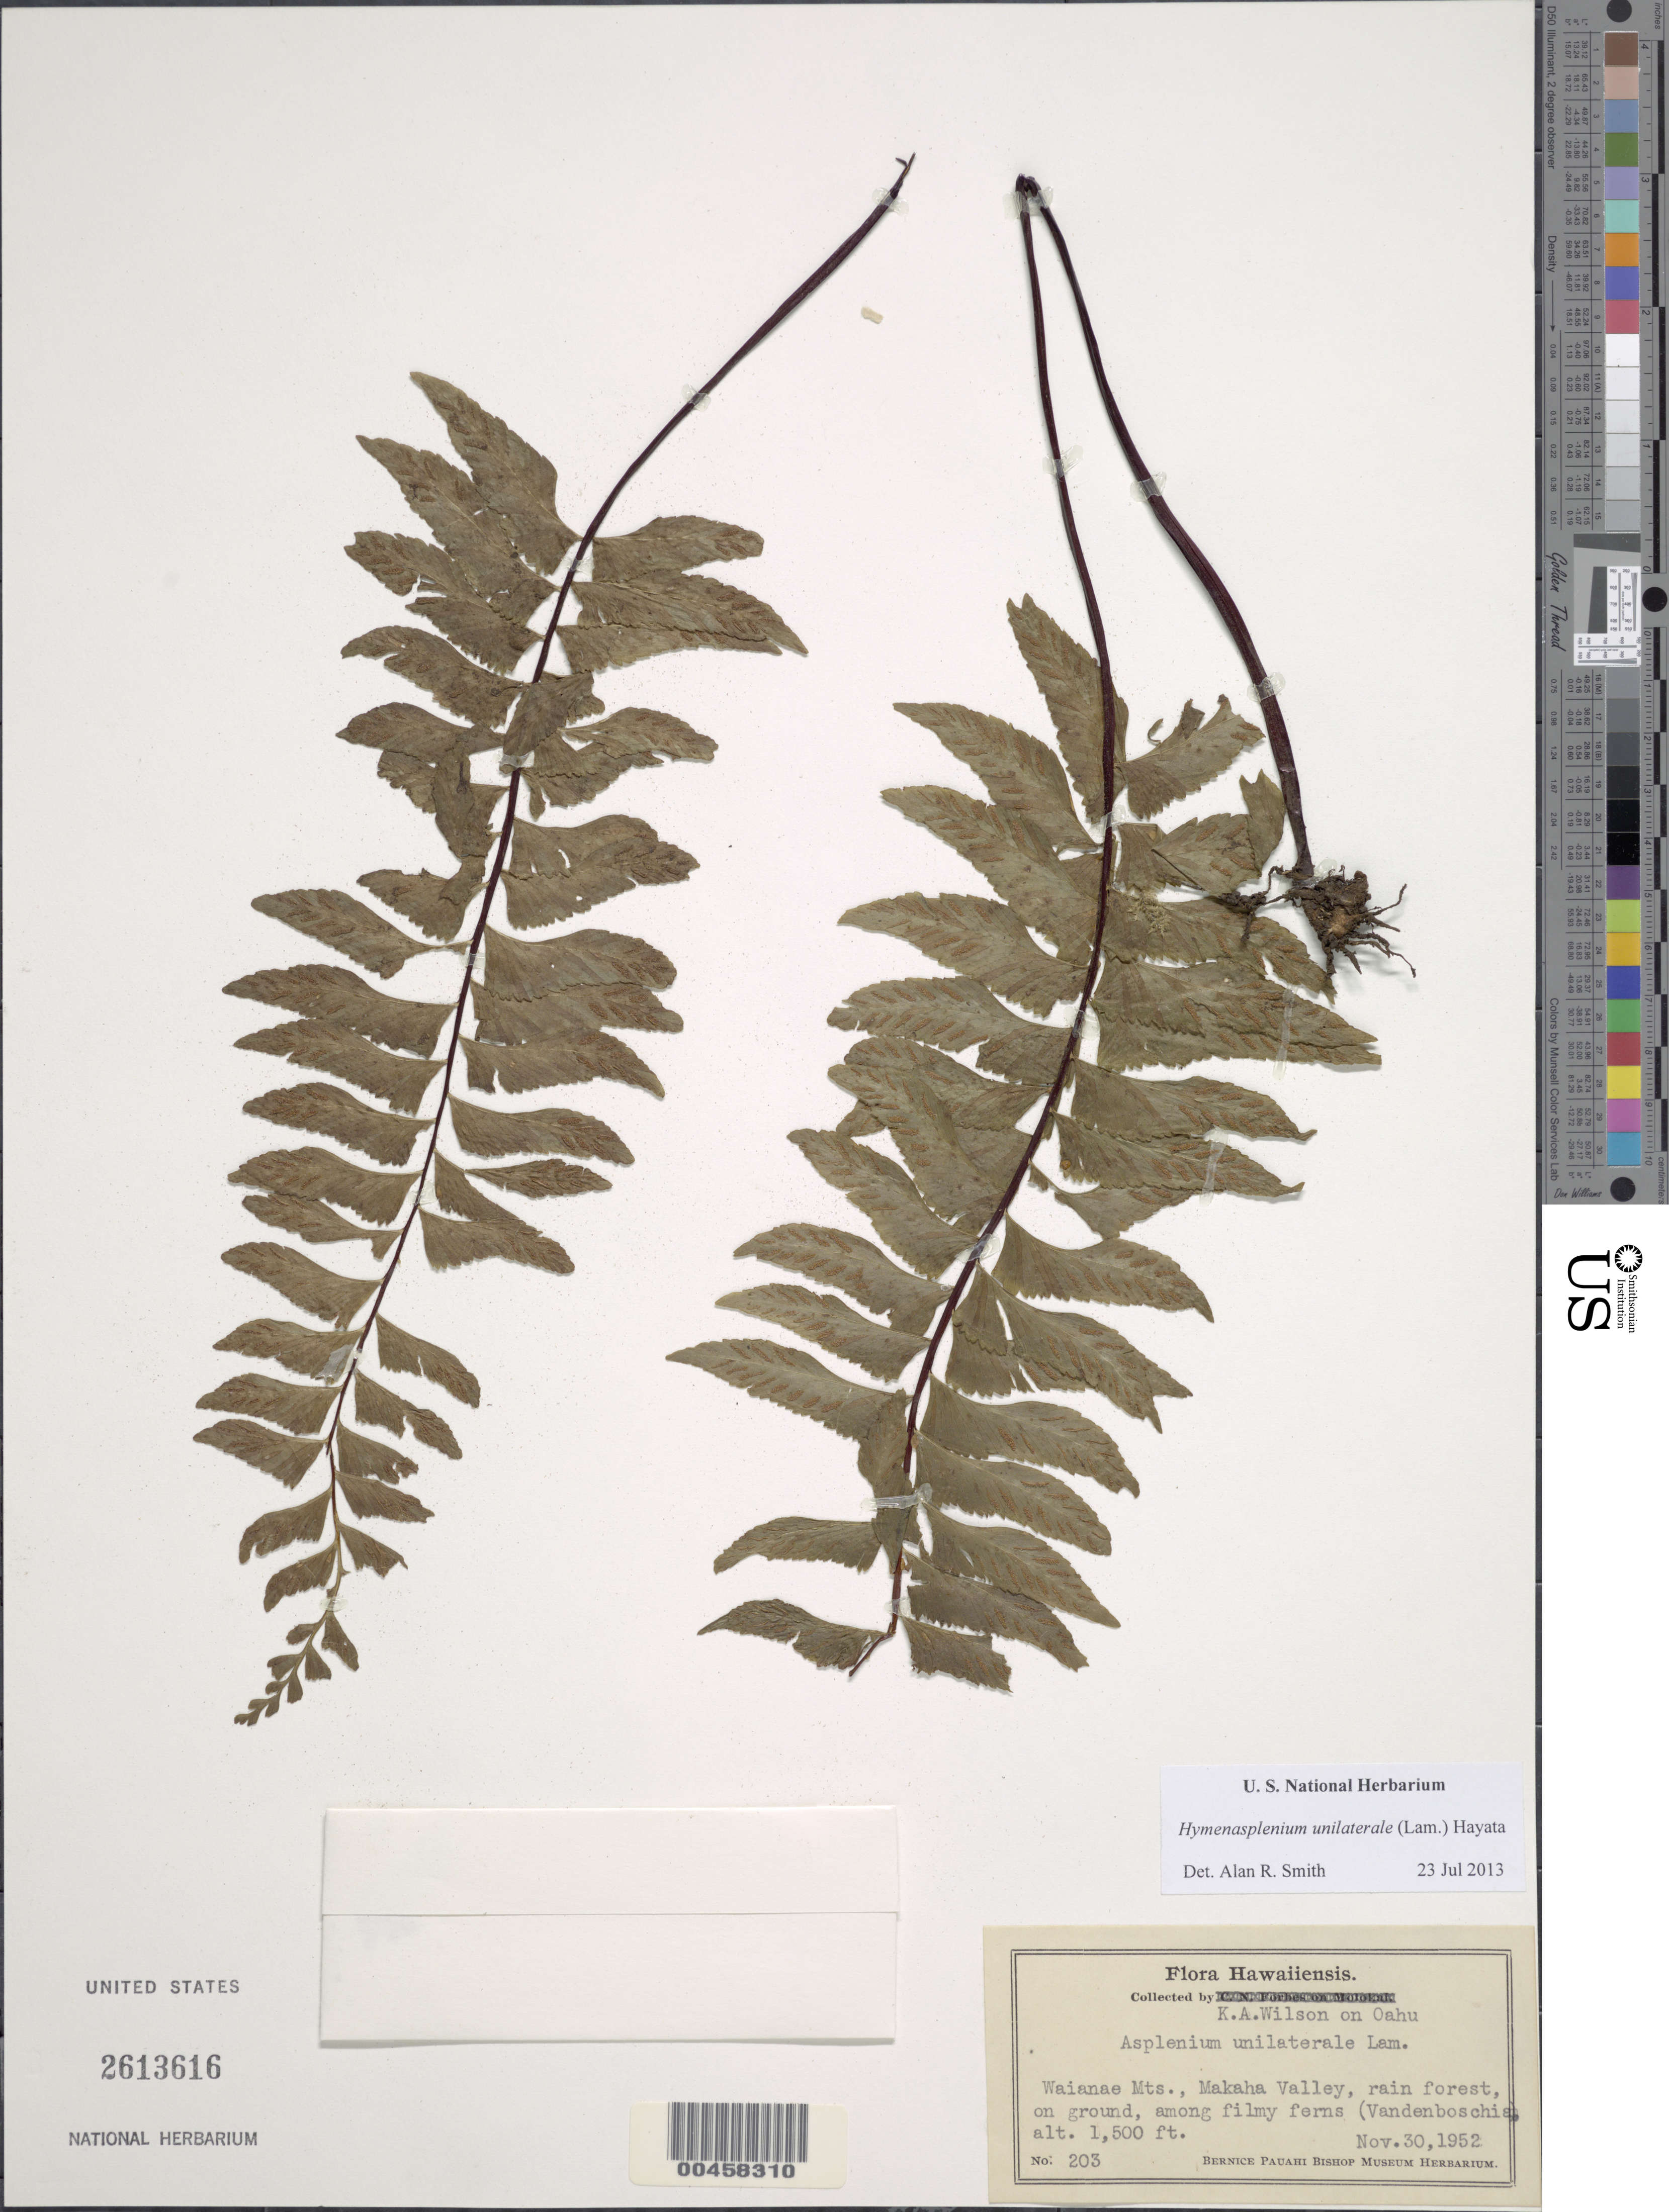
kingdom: Plantae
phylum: Tracheophyta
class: Polypodiopsida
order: Polypodiales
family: Aspleniaceae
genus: Hymenasplenium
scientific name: Hymenasplenium unilaterale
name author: (Lam.) Hayata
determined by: Smith, Alan R., (UC)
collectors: K. A. Wilson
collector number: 203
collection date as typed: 30 Nov 1952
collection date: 1952-11-30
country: United States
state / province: Hawaii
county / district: Honolulu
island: Oahu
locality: Waianae Mts., Makaha Valley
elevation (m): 457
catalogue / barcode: US 2613616